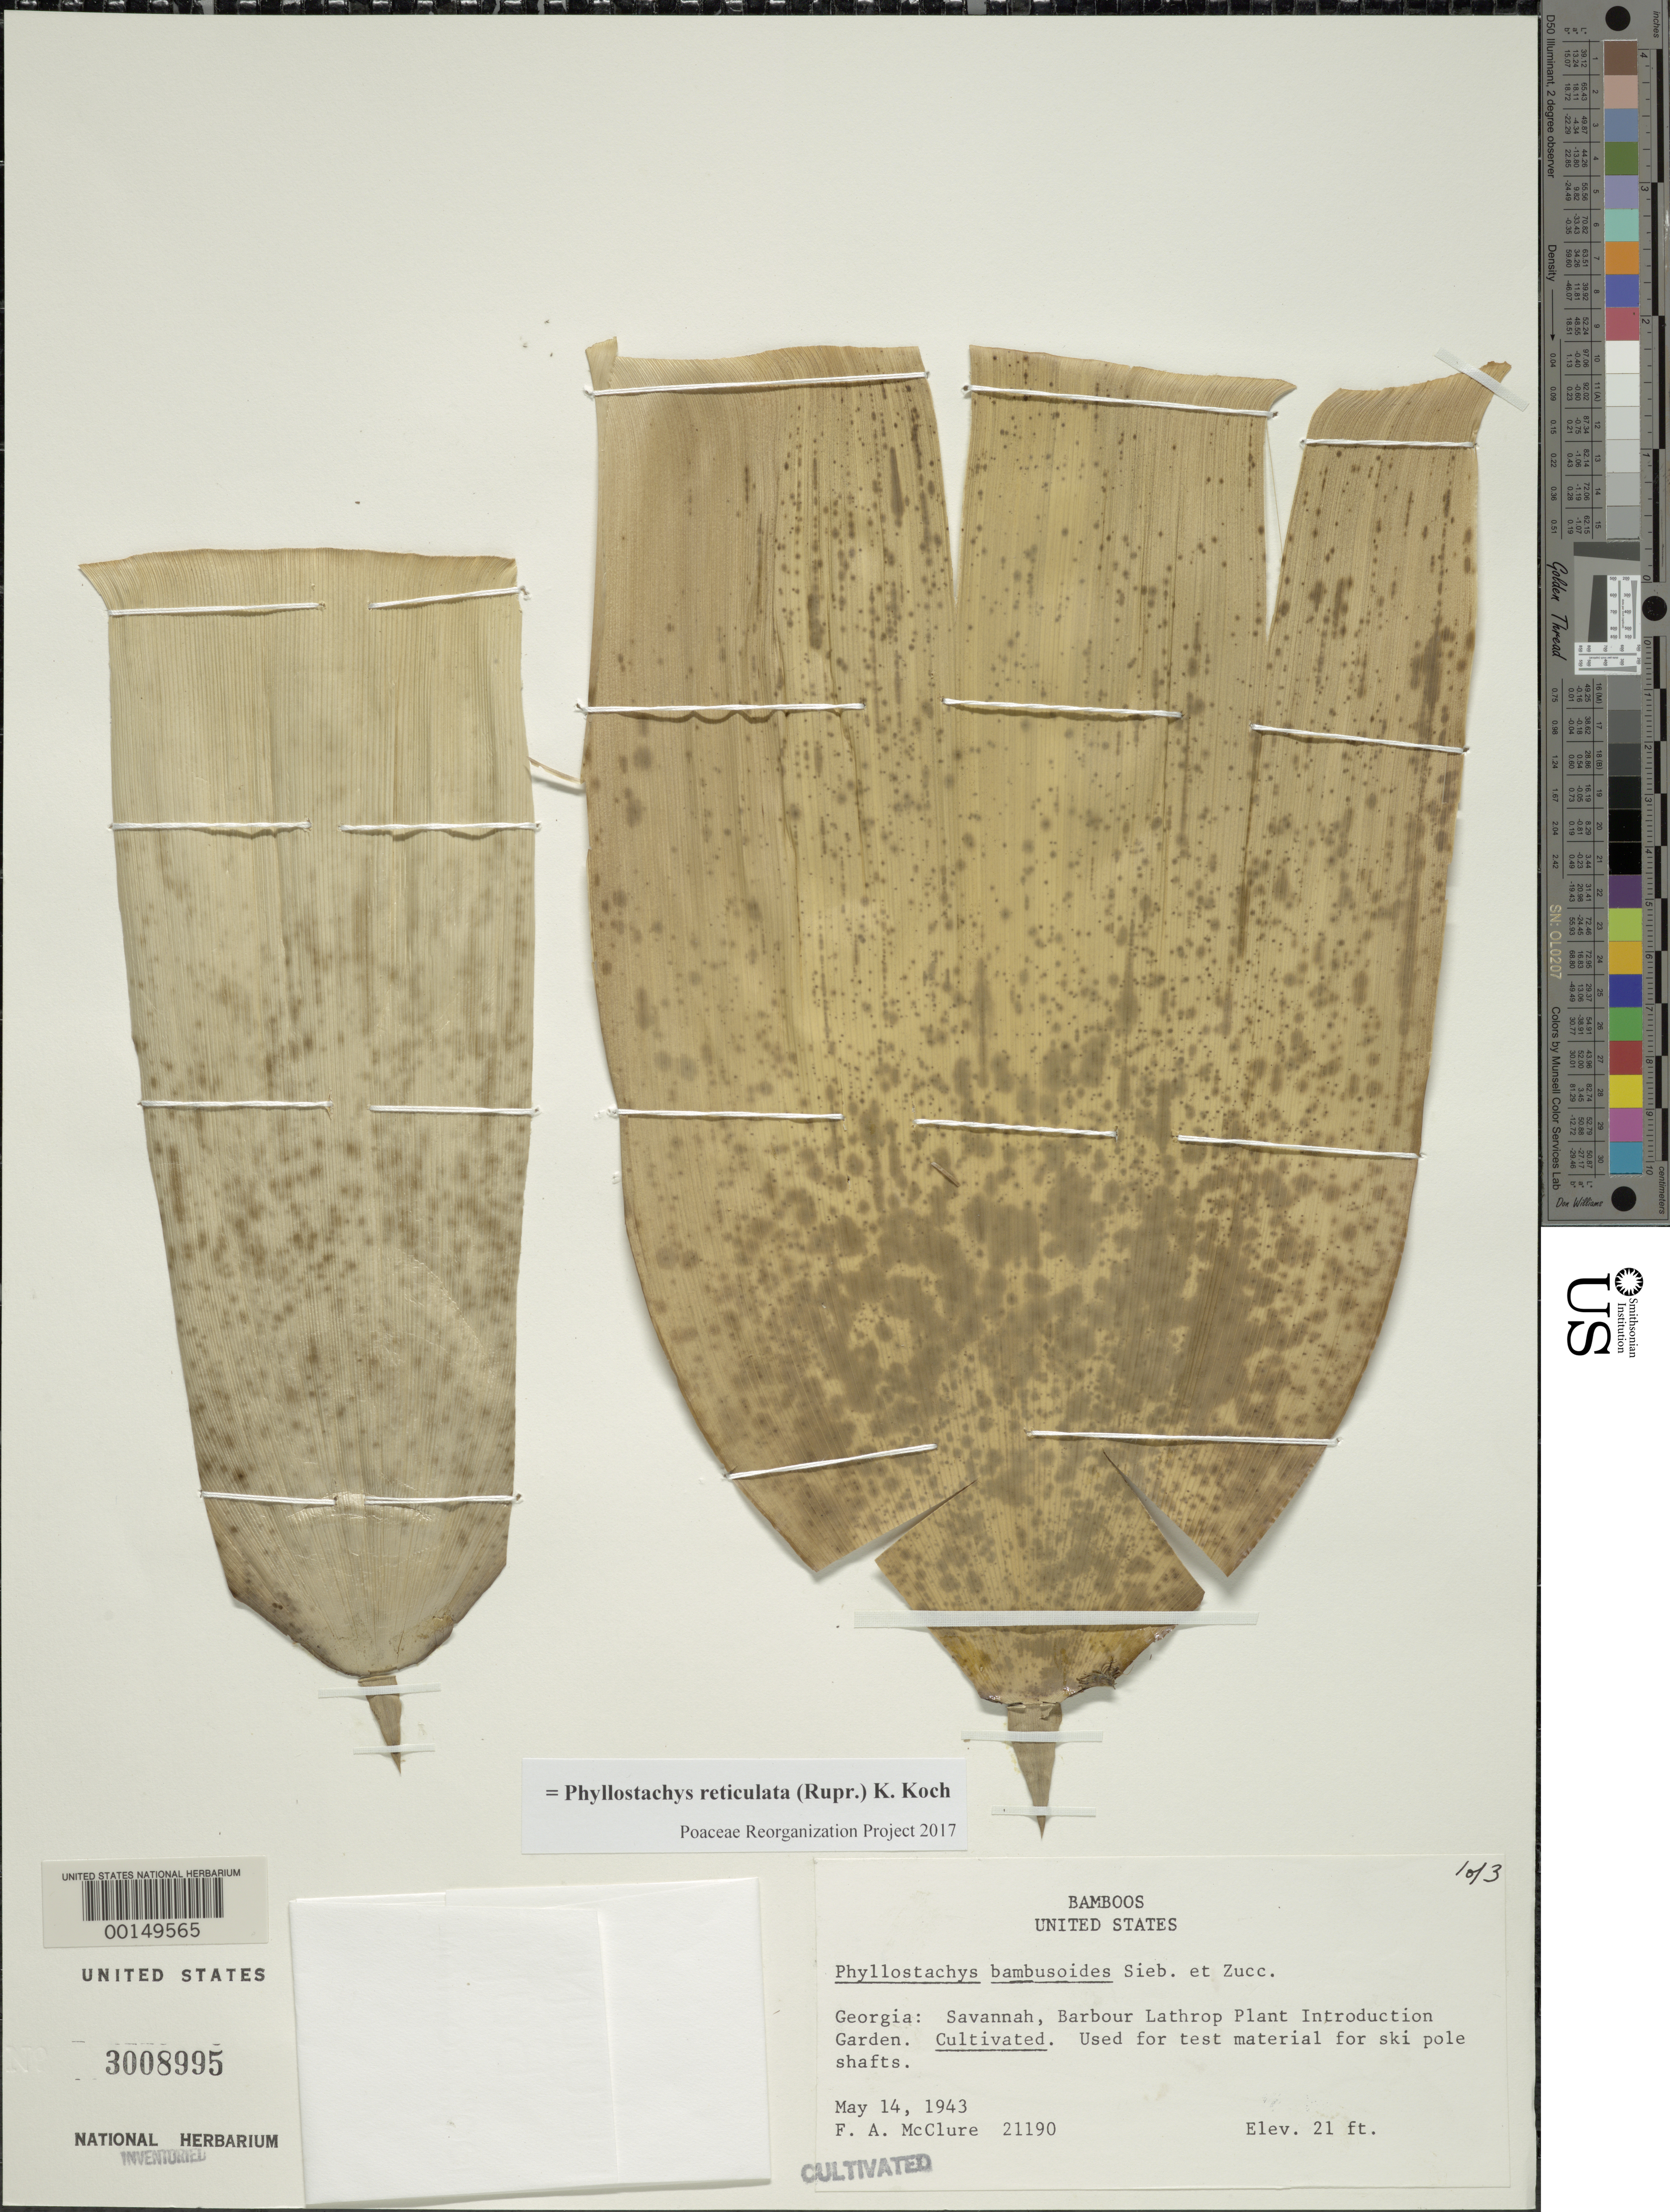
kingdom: Plantae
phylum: Tracheophyta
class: Liliopsida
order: Poales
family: Poaceae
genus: Phyllostachys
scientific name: Phyllostachys reticulata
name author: (Rupr.) K. Koch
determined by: Poaceae Reorganization Project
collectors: F. A. McClure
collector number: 21190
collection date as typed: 14 May 1943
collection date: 1943-05-14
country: United States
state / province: Georgia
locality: Savannah, barbour lathrop p.i. garden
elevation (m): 6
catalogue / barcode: US 3008995